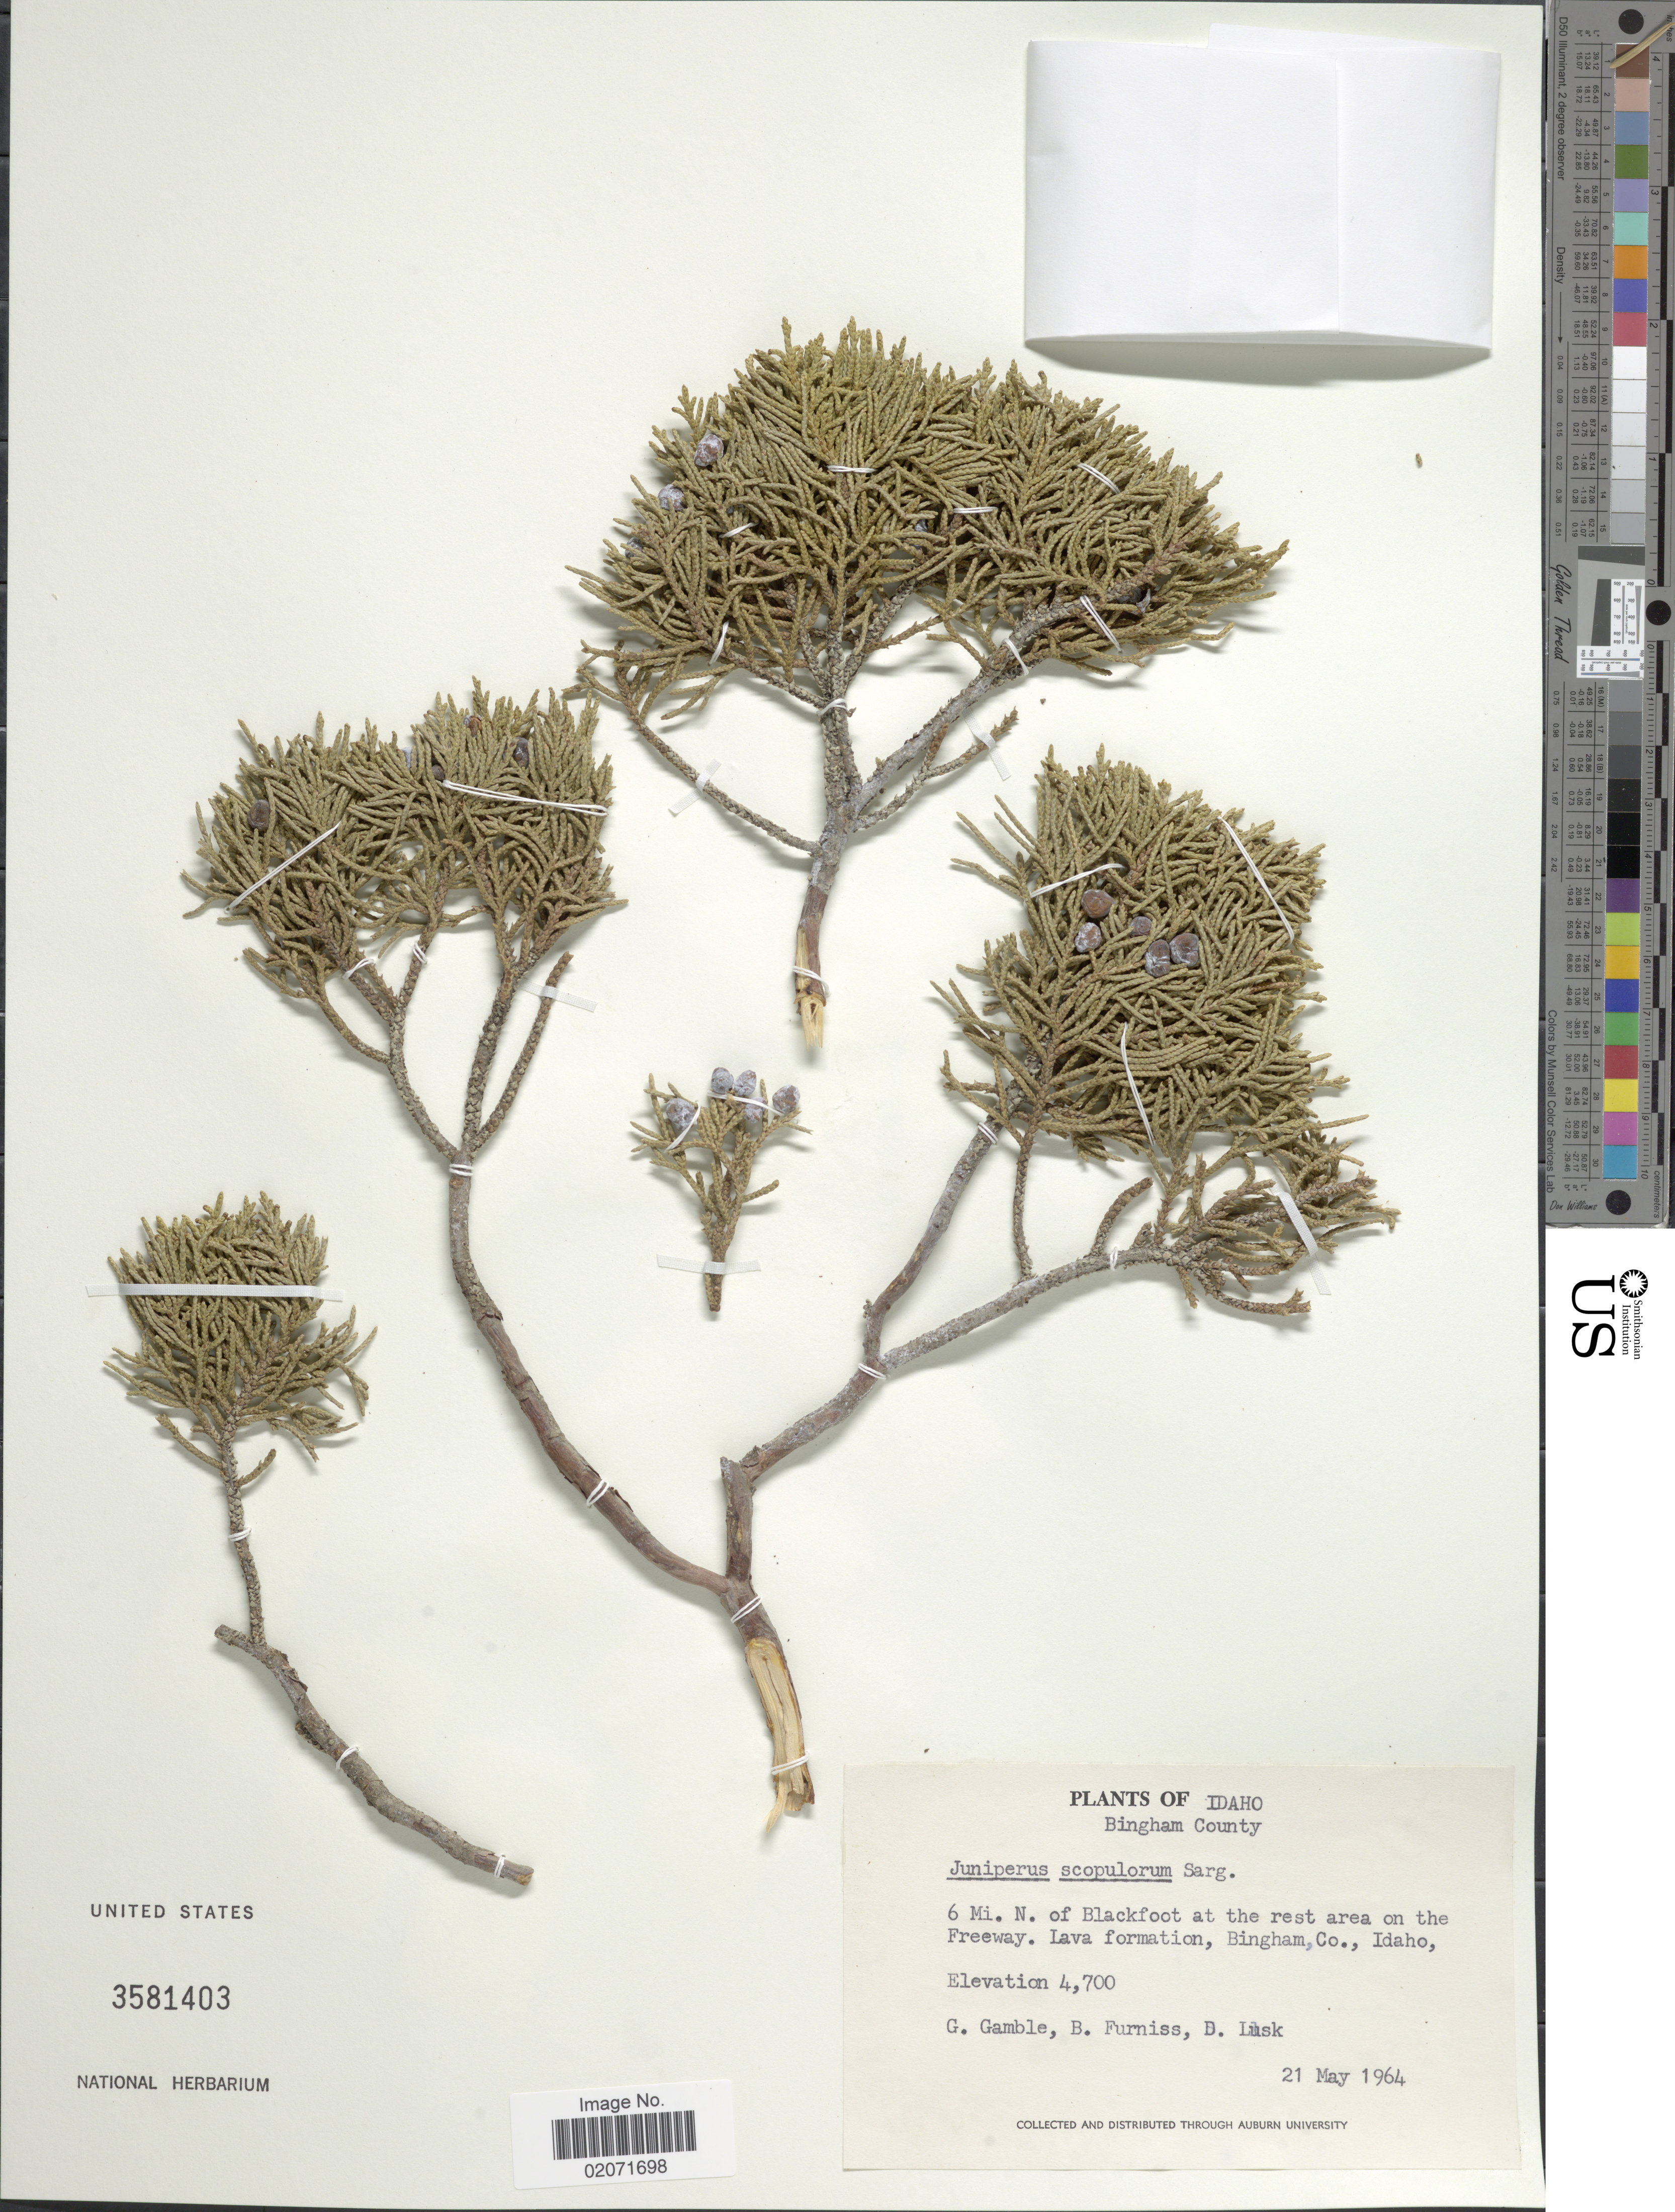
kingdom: Plantae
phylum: Tracheophyta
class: Pinopsida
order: Pinales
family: Cupressaceae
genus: Juniperus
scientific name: Juniperus scopulorum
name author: Sarg.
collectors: G. Gamble, B. Furniss & D. Lusk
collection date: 1964-05-21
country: United States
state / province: Idaho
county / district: Bingham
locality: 6 Mi N of Blackfoot at the rest area on the freeway. Lava formation.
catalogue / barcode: US 3581403